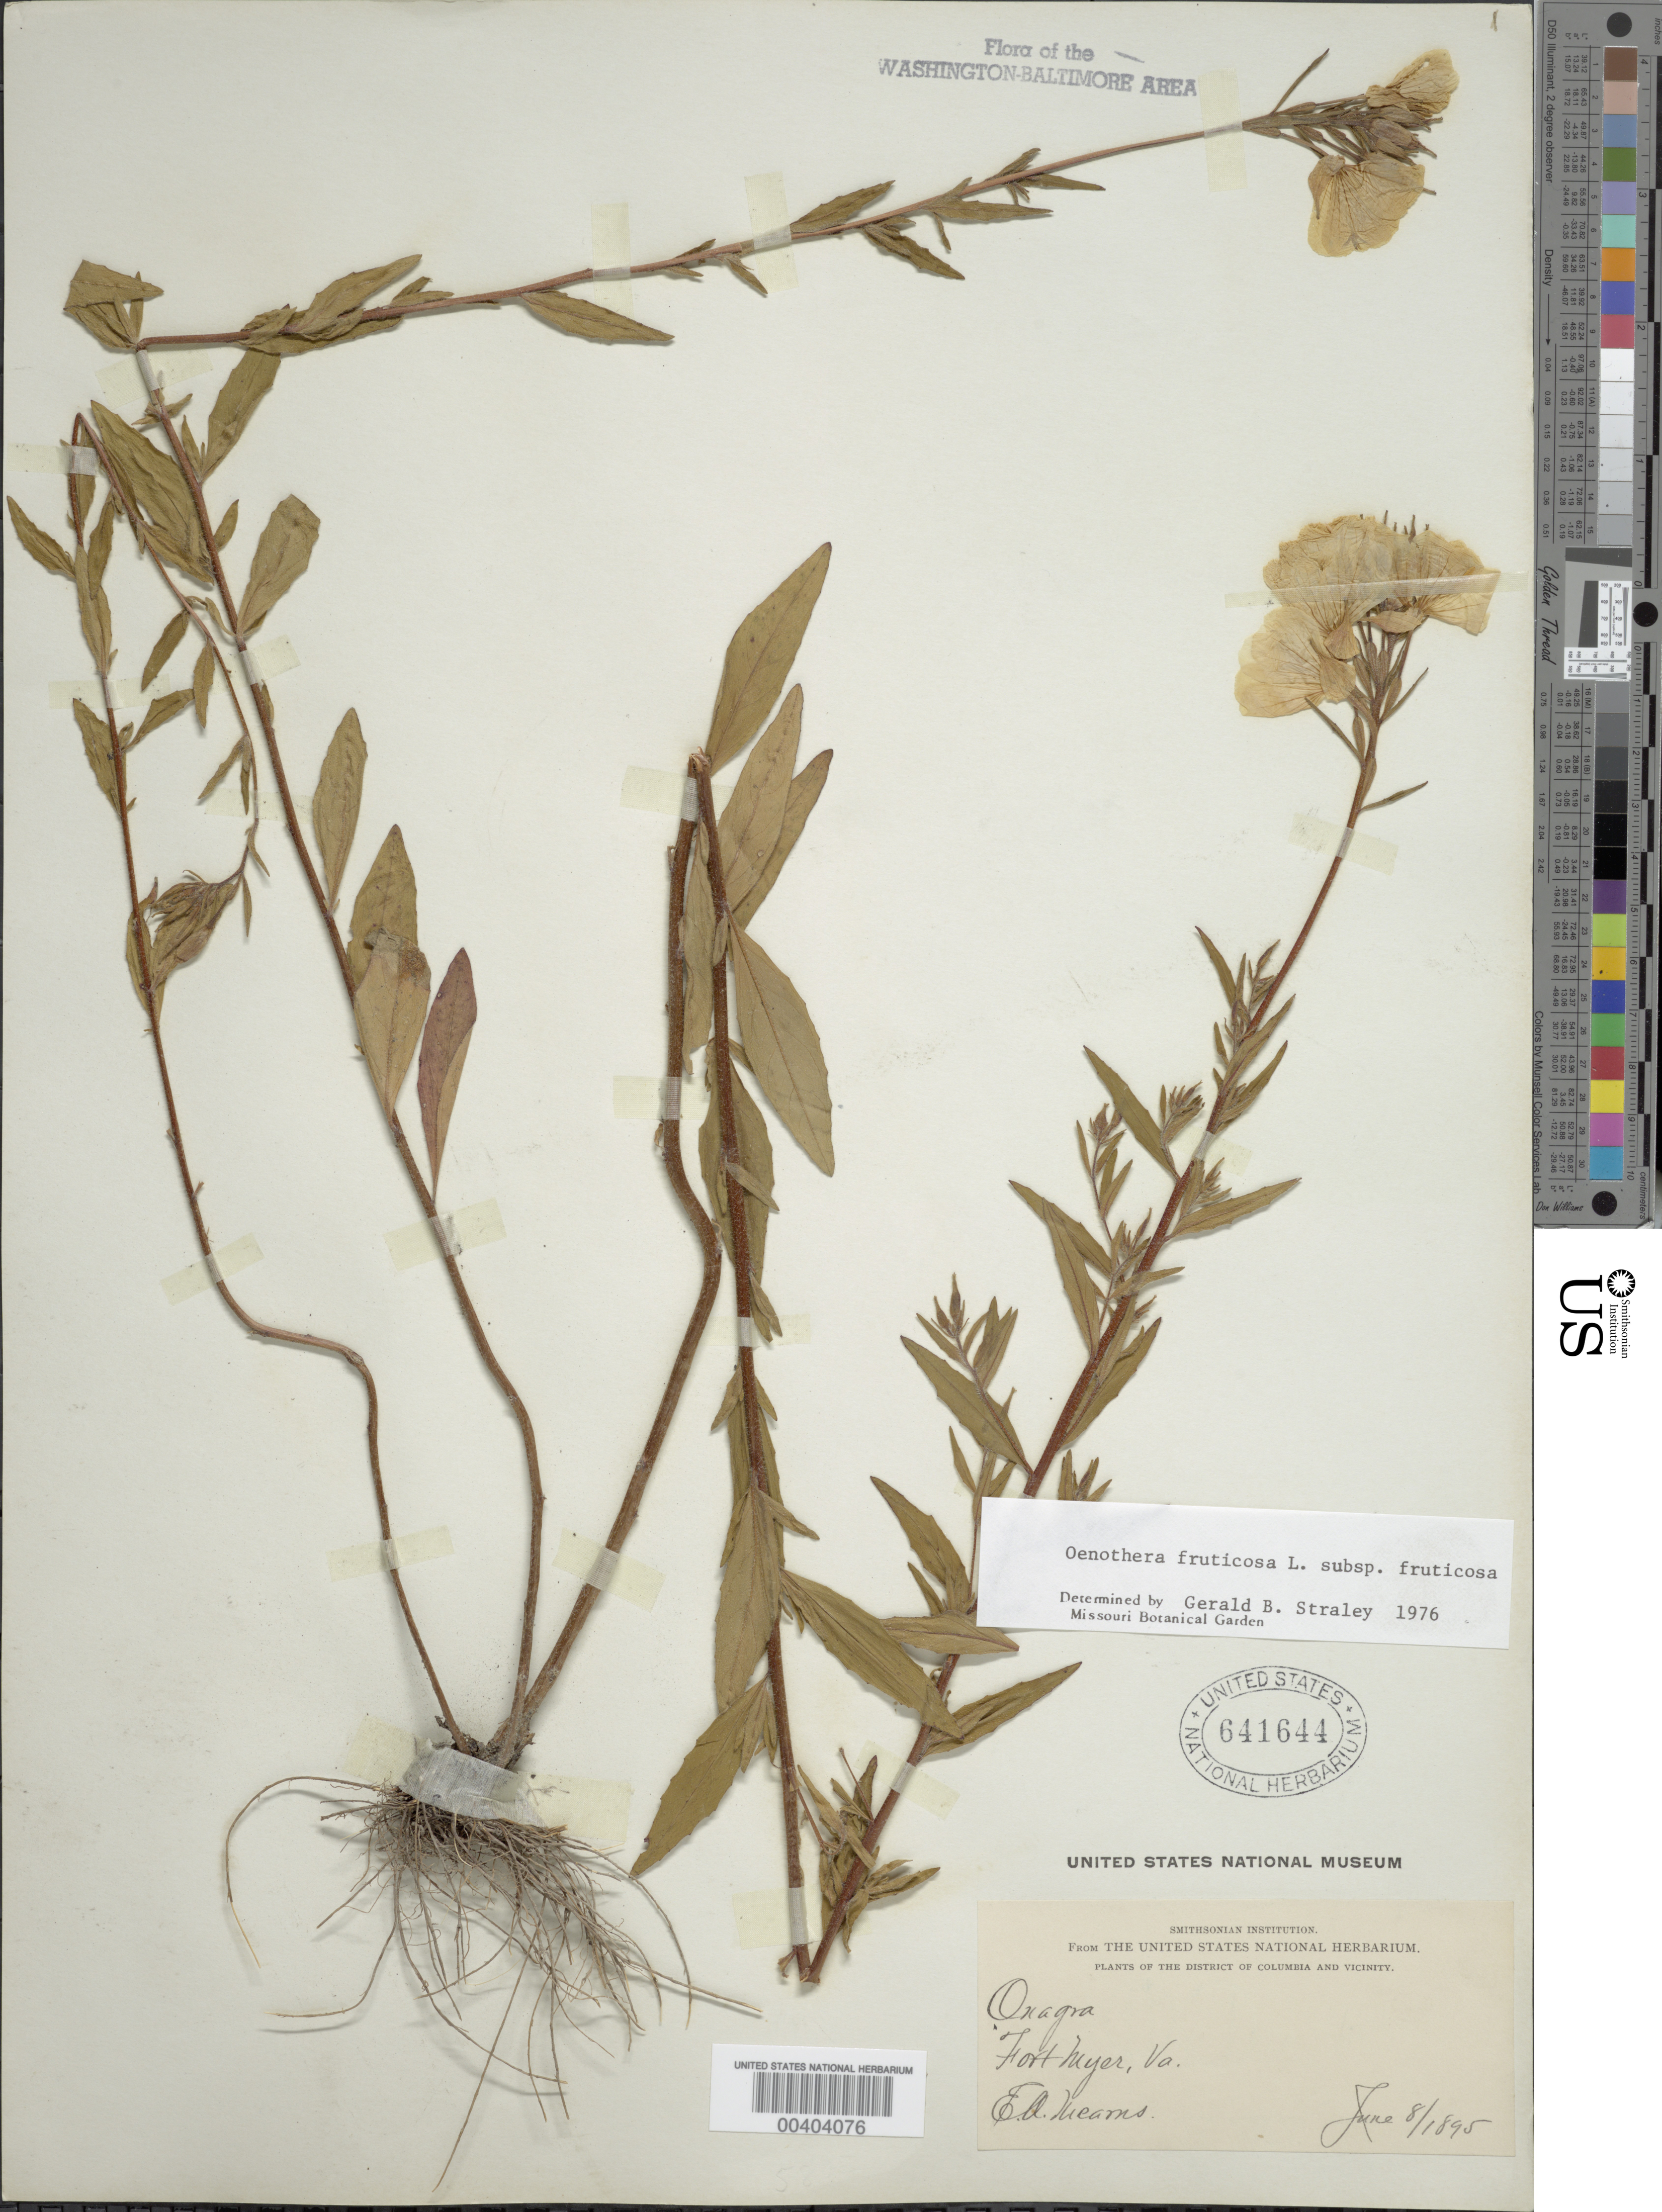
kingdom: Plantae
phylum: Tracheophyta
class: Magnoliopsida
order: Myrtales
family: Onagraceae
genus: Oenothera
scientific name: Oenothera fruticosa subsp. fruticosa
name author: L.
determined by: Straley, G. B.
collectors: E. A. Mearns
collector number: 5803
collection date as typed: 08 Jun 1895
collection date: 1895-06-08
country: United States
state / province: Virginia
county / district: Arlington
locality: Fort Myers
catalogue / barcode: US 641644